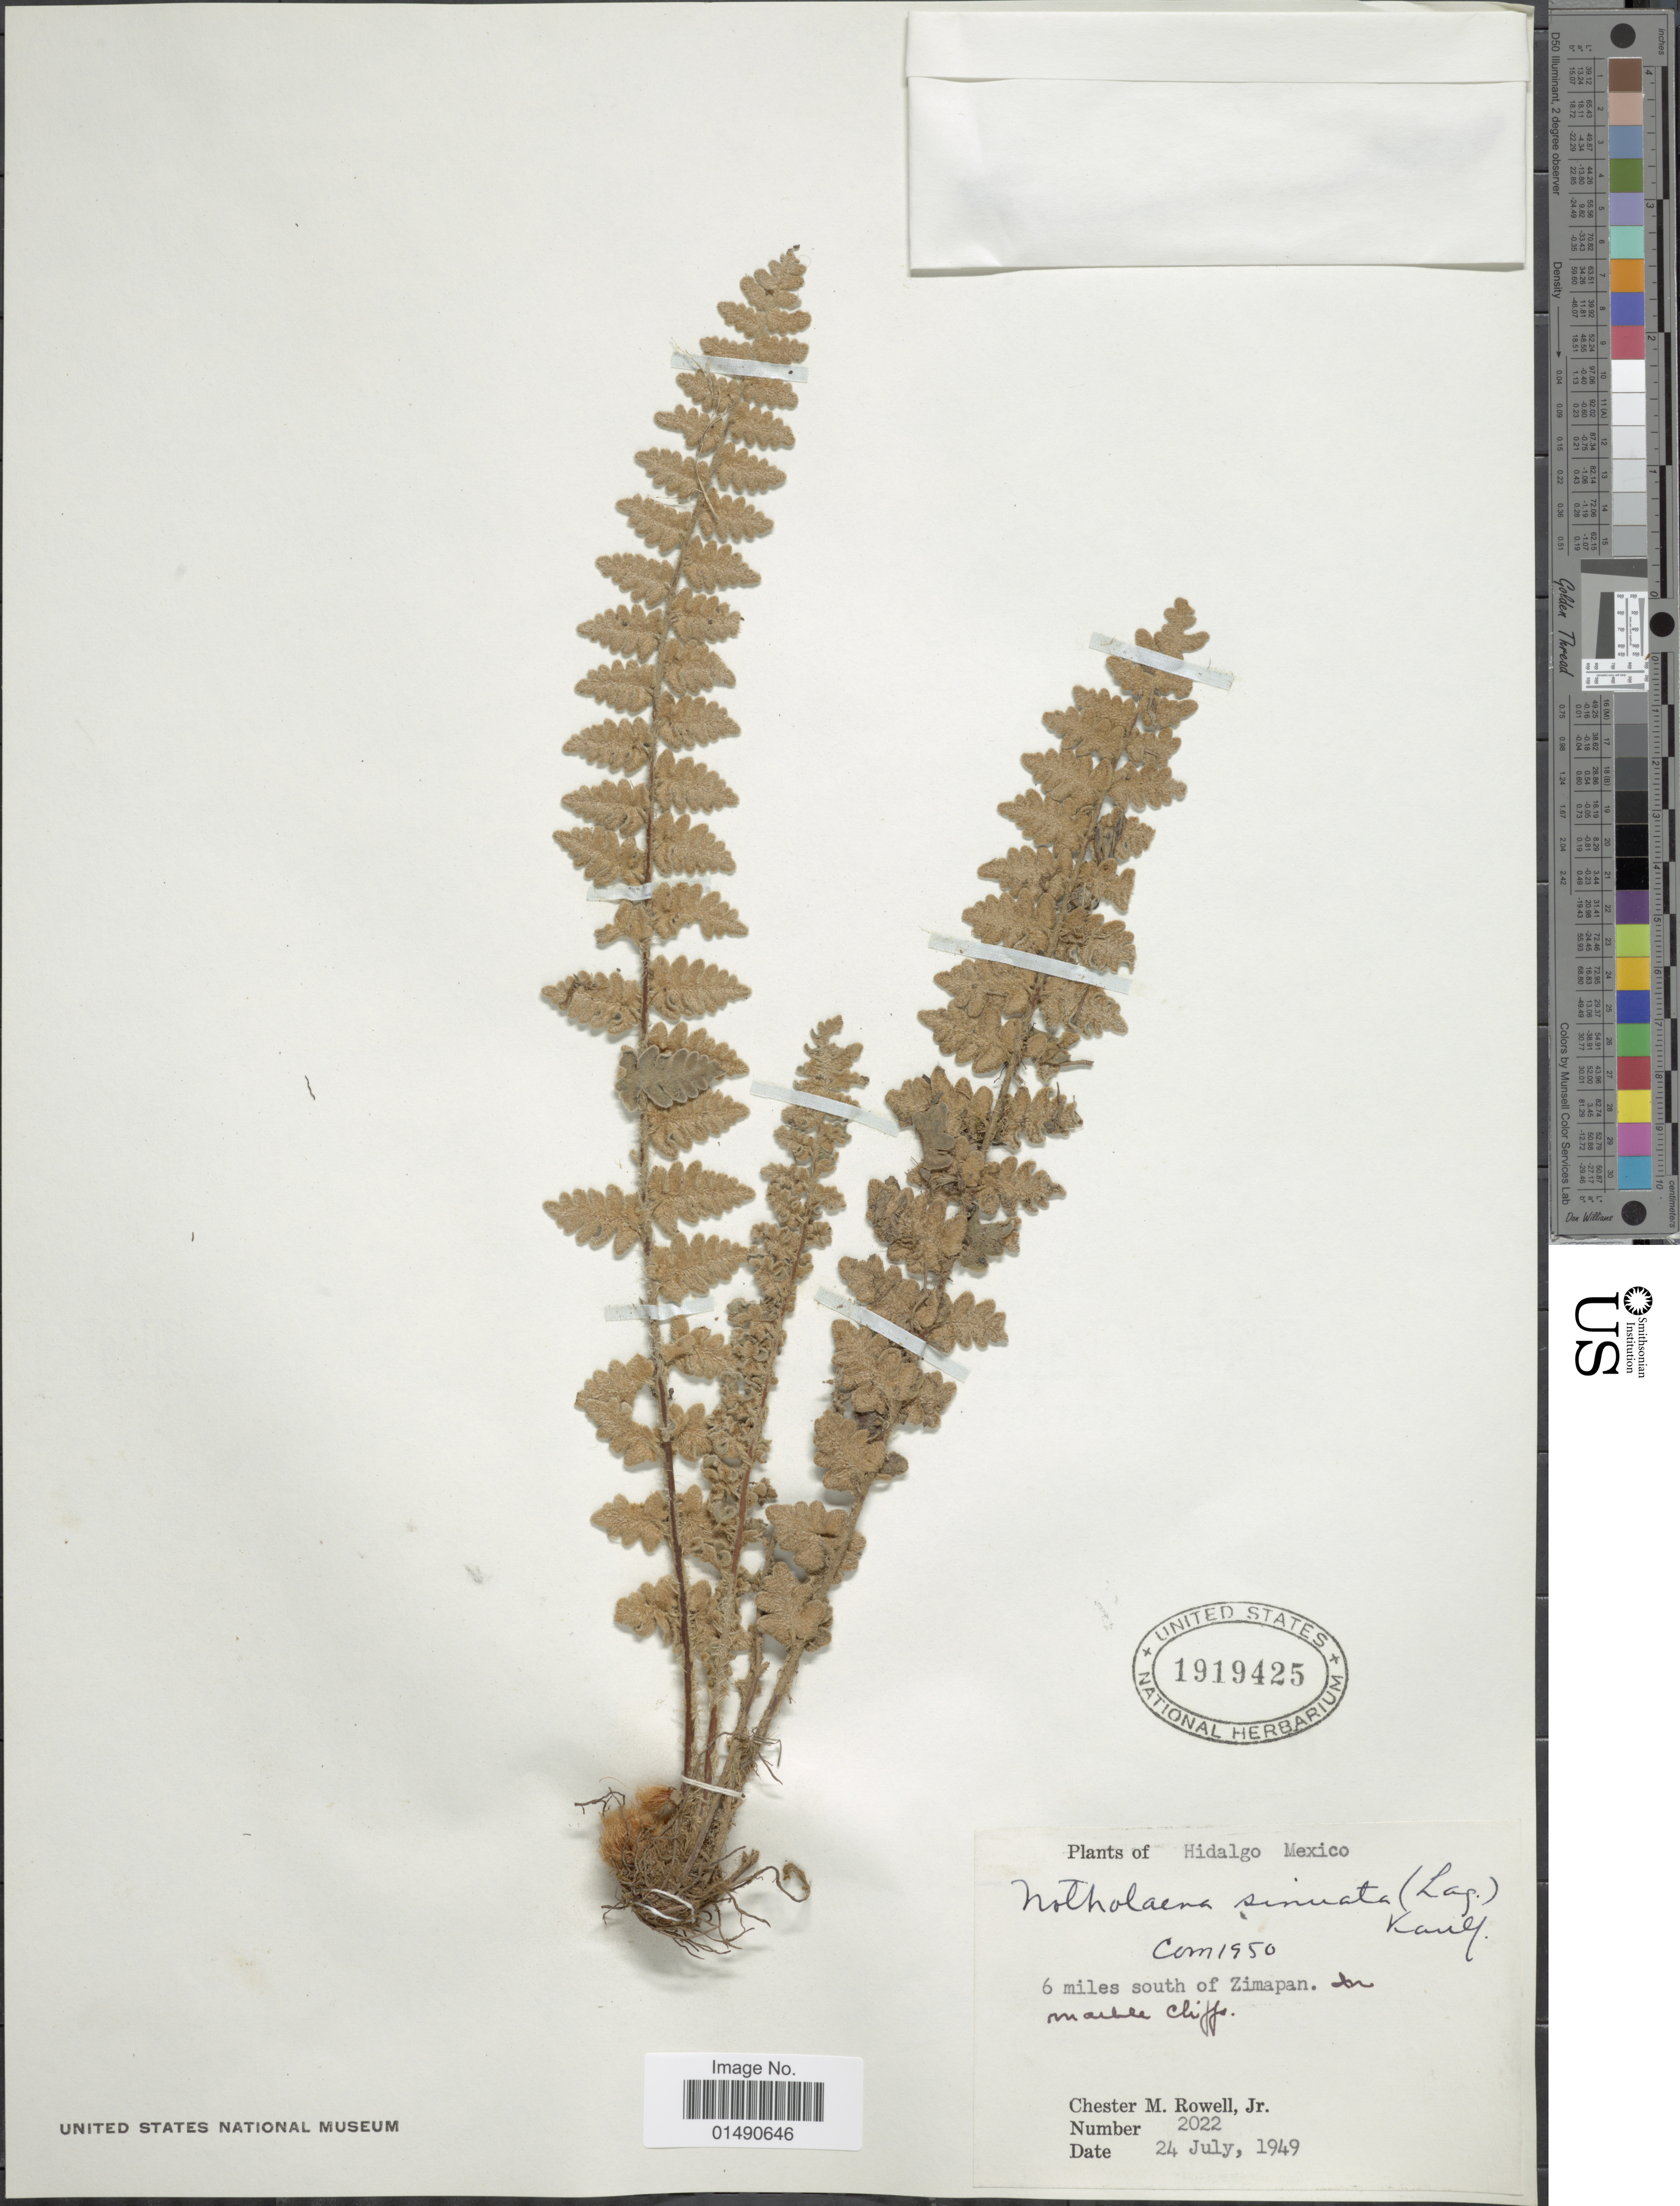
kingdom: Plantae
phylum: Tracheophyta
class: Polypodiopsida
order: Polypodiales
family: Pteridaceae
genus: Astrolepis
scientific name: Astrolepis sinuata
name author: (Lag. ex Sw.) D.M. Benham & Windham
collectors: C. M. Rowell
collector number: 2022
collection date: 1949-07-24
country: Mexico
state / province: Hidalgo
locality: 6 miles south of Zimapan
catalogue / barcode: US 1919425